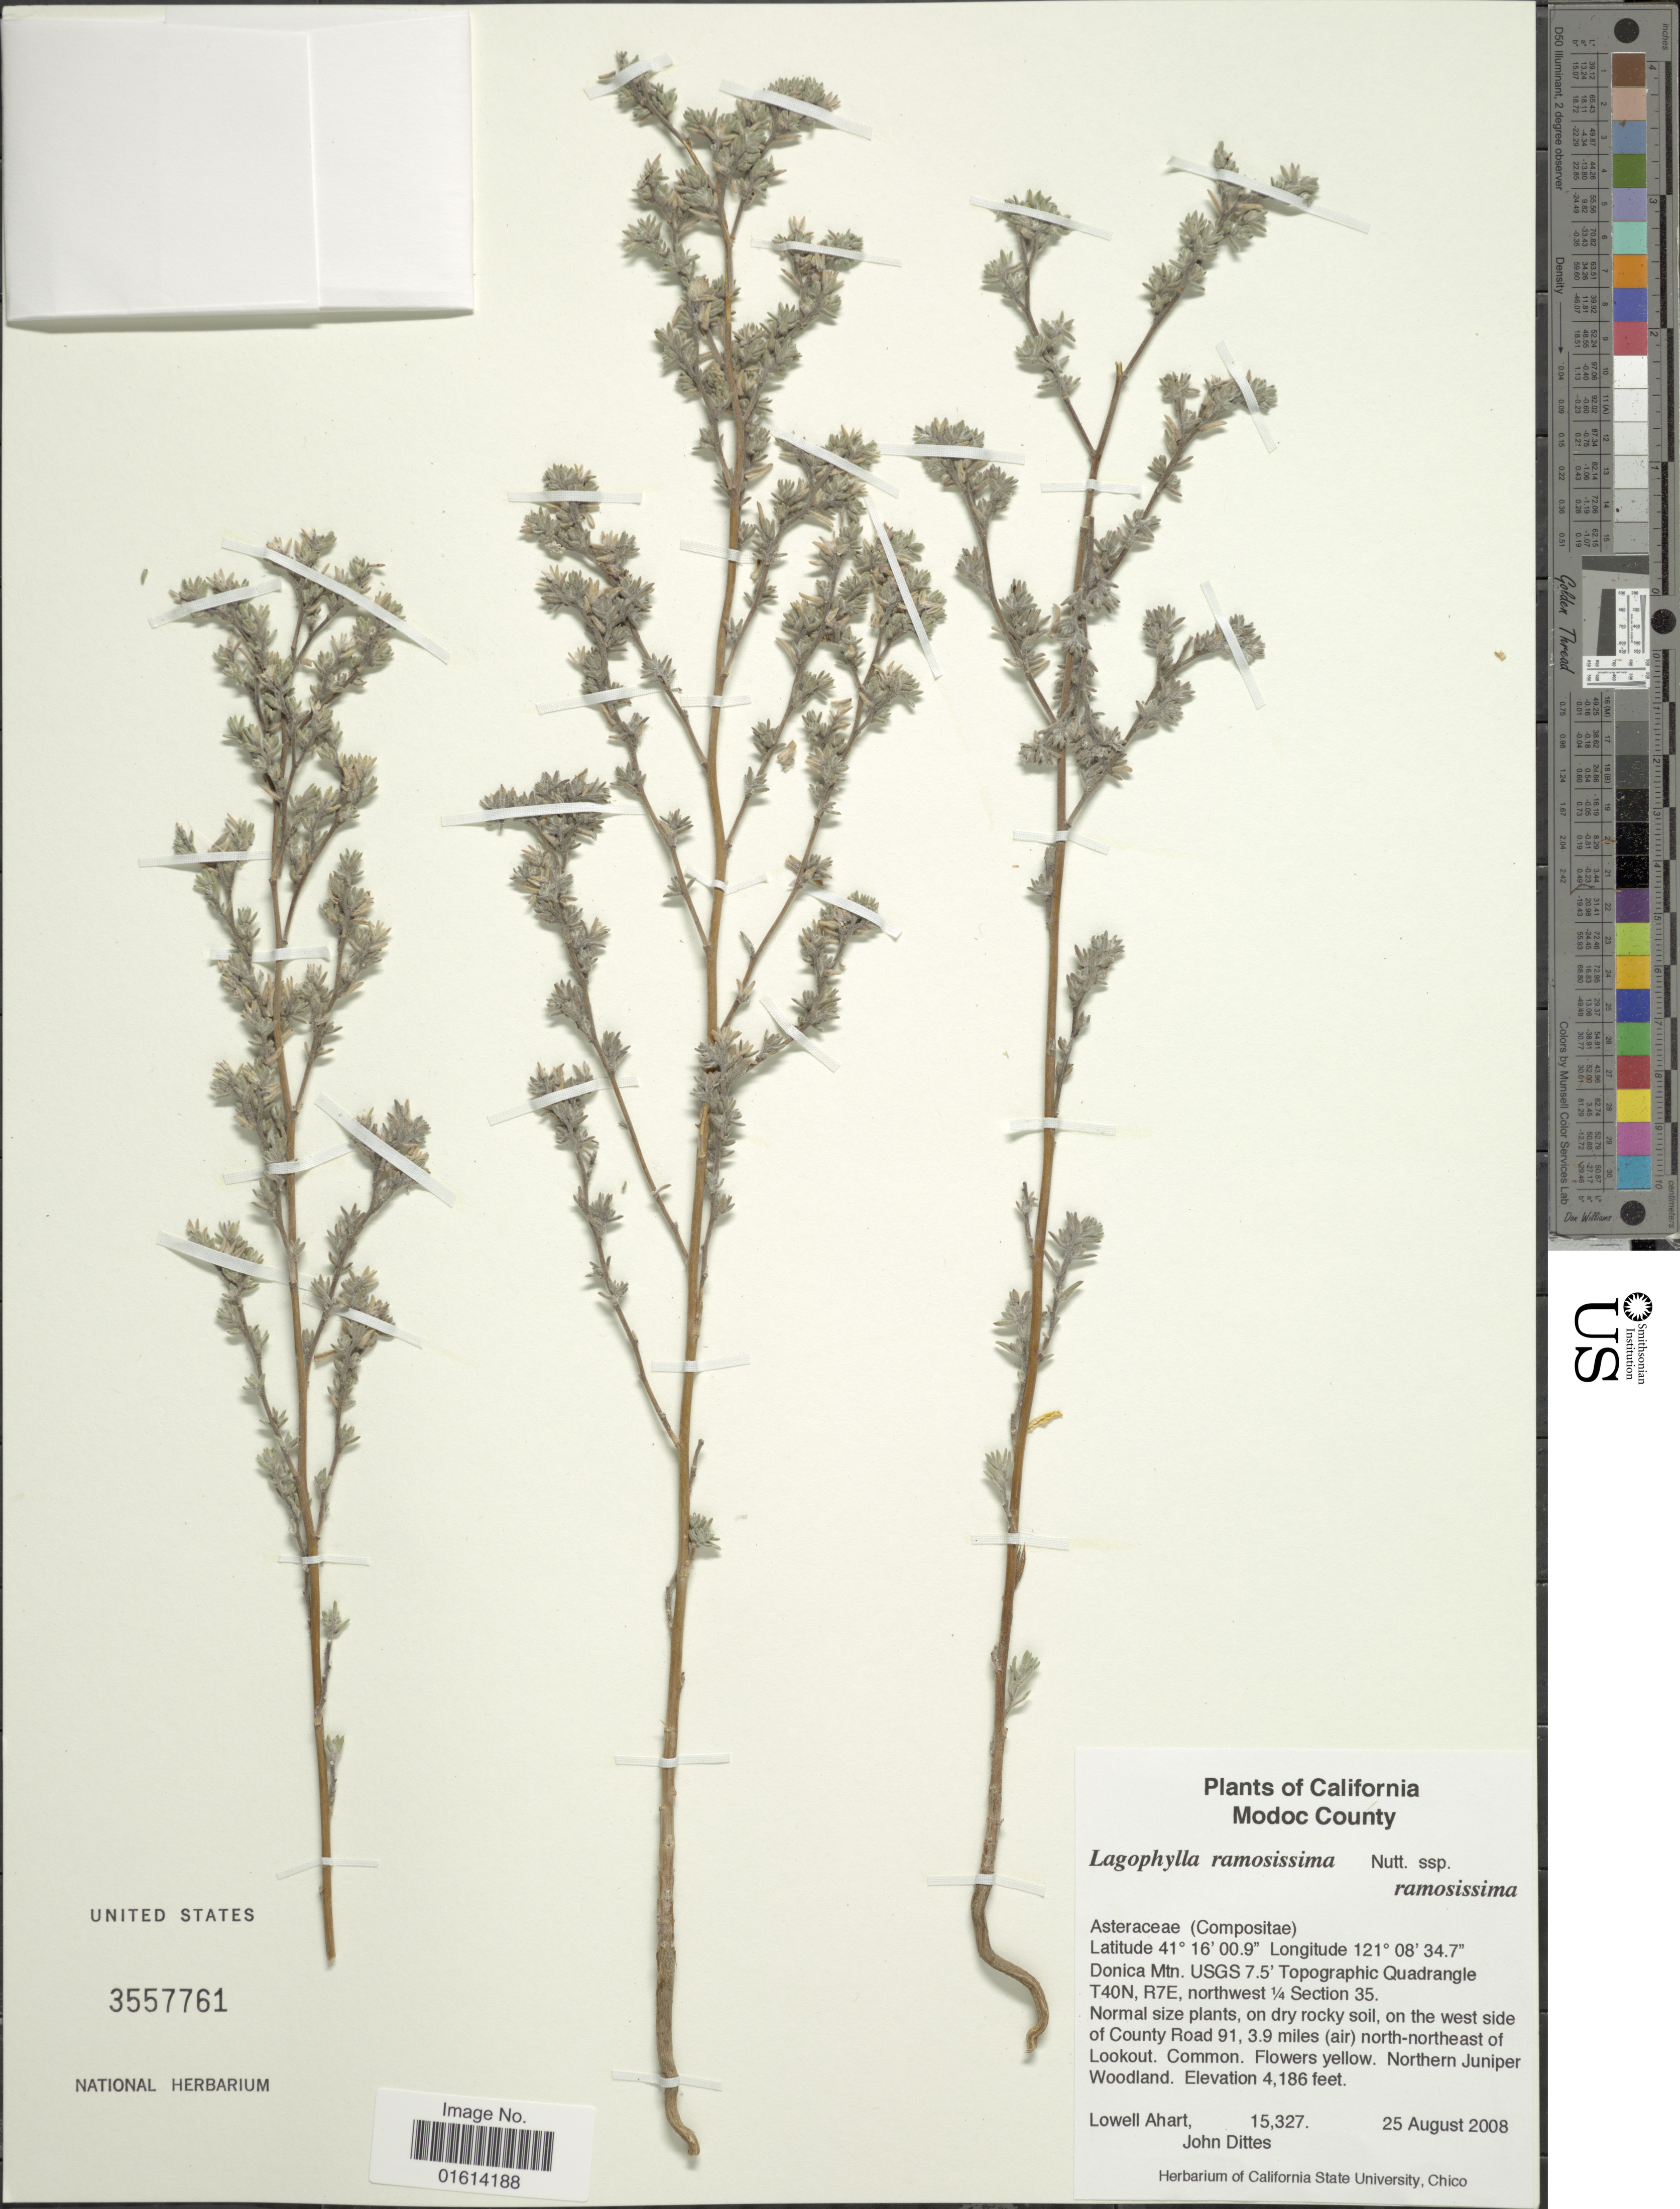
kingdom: Plantae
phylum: Tracheophyta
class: Magnoliopsida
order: Asterales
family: Asteraceae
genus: Lagophylla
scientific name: Lagophylla ramosissima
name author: Nutt.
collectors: L. Ahart & J. Dittes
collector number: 15327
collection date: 2008-08-25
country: United States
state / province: California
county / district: Modoc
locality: Modoc County, Donica Mtn, USGS 7.5' Topographic Quadrangle T40N, R7E, northwest 1/4 Section 35, on the west side of County Road 91, 3.9 miles (air) north-northeast of Lookout, Northern Juniper Woodland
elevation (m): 1276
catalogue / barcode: US 3557761